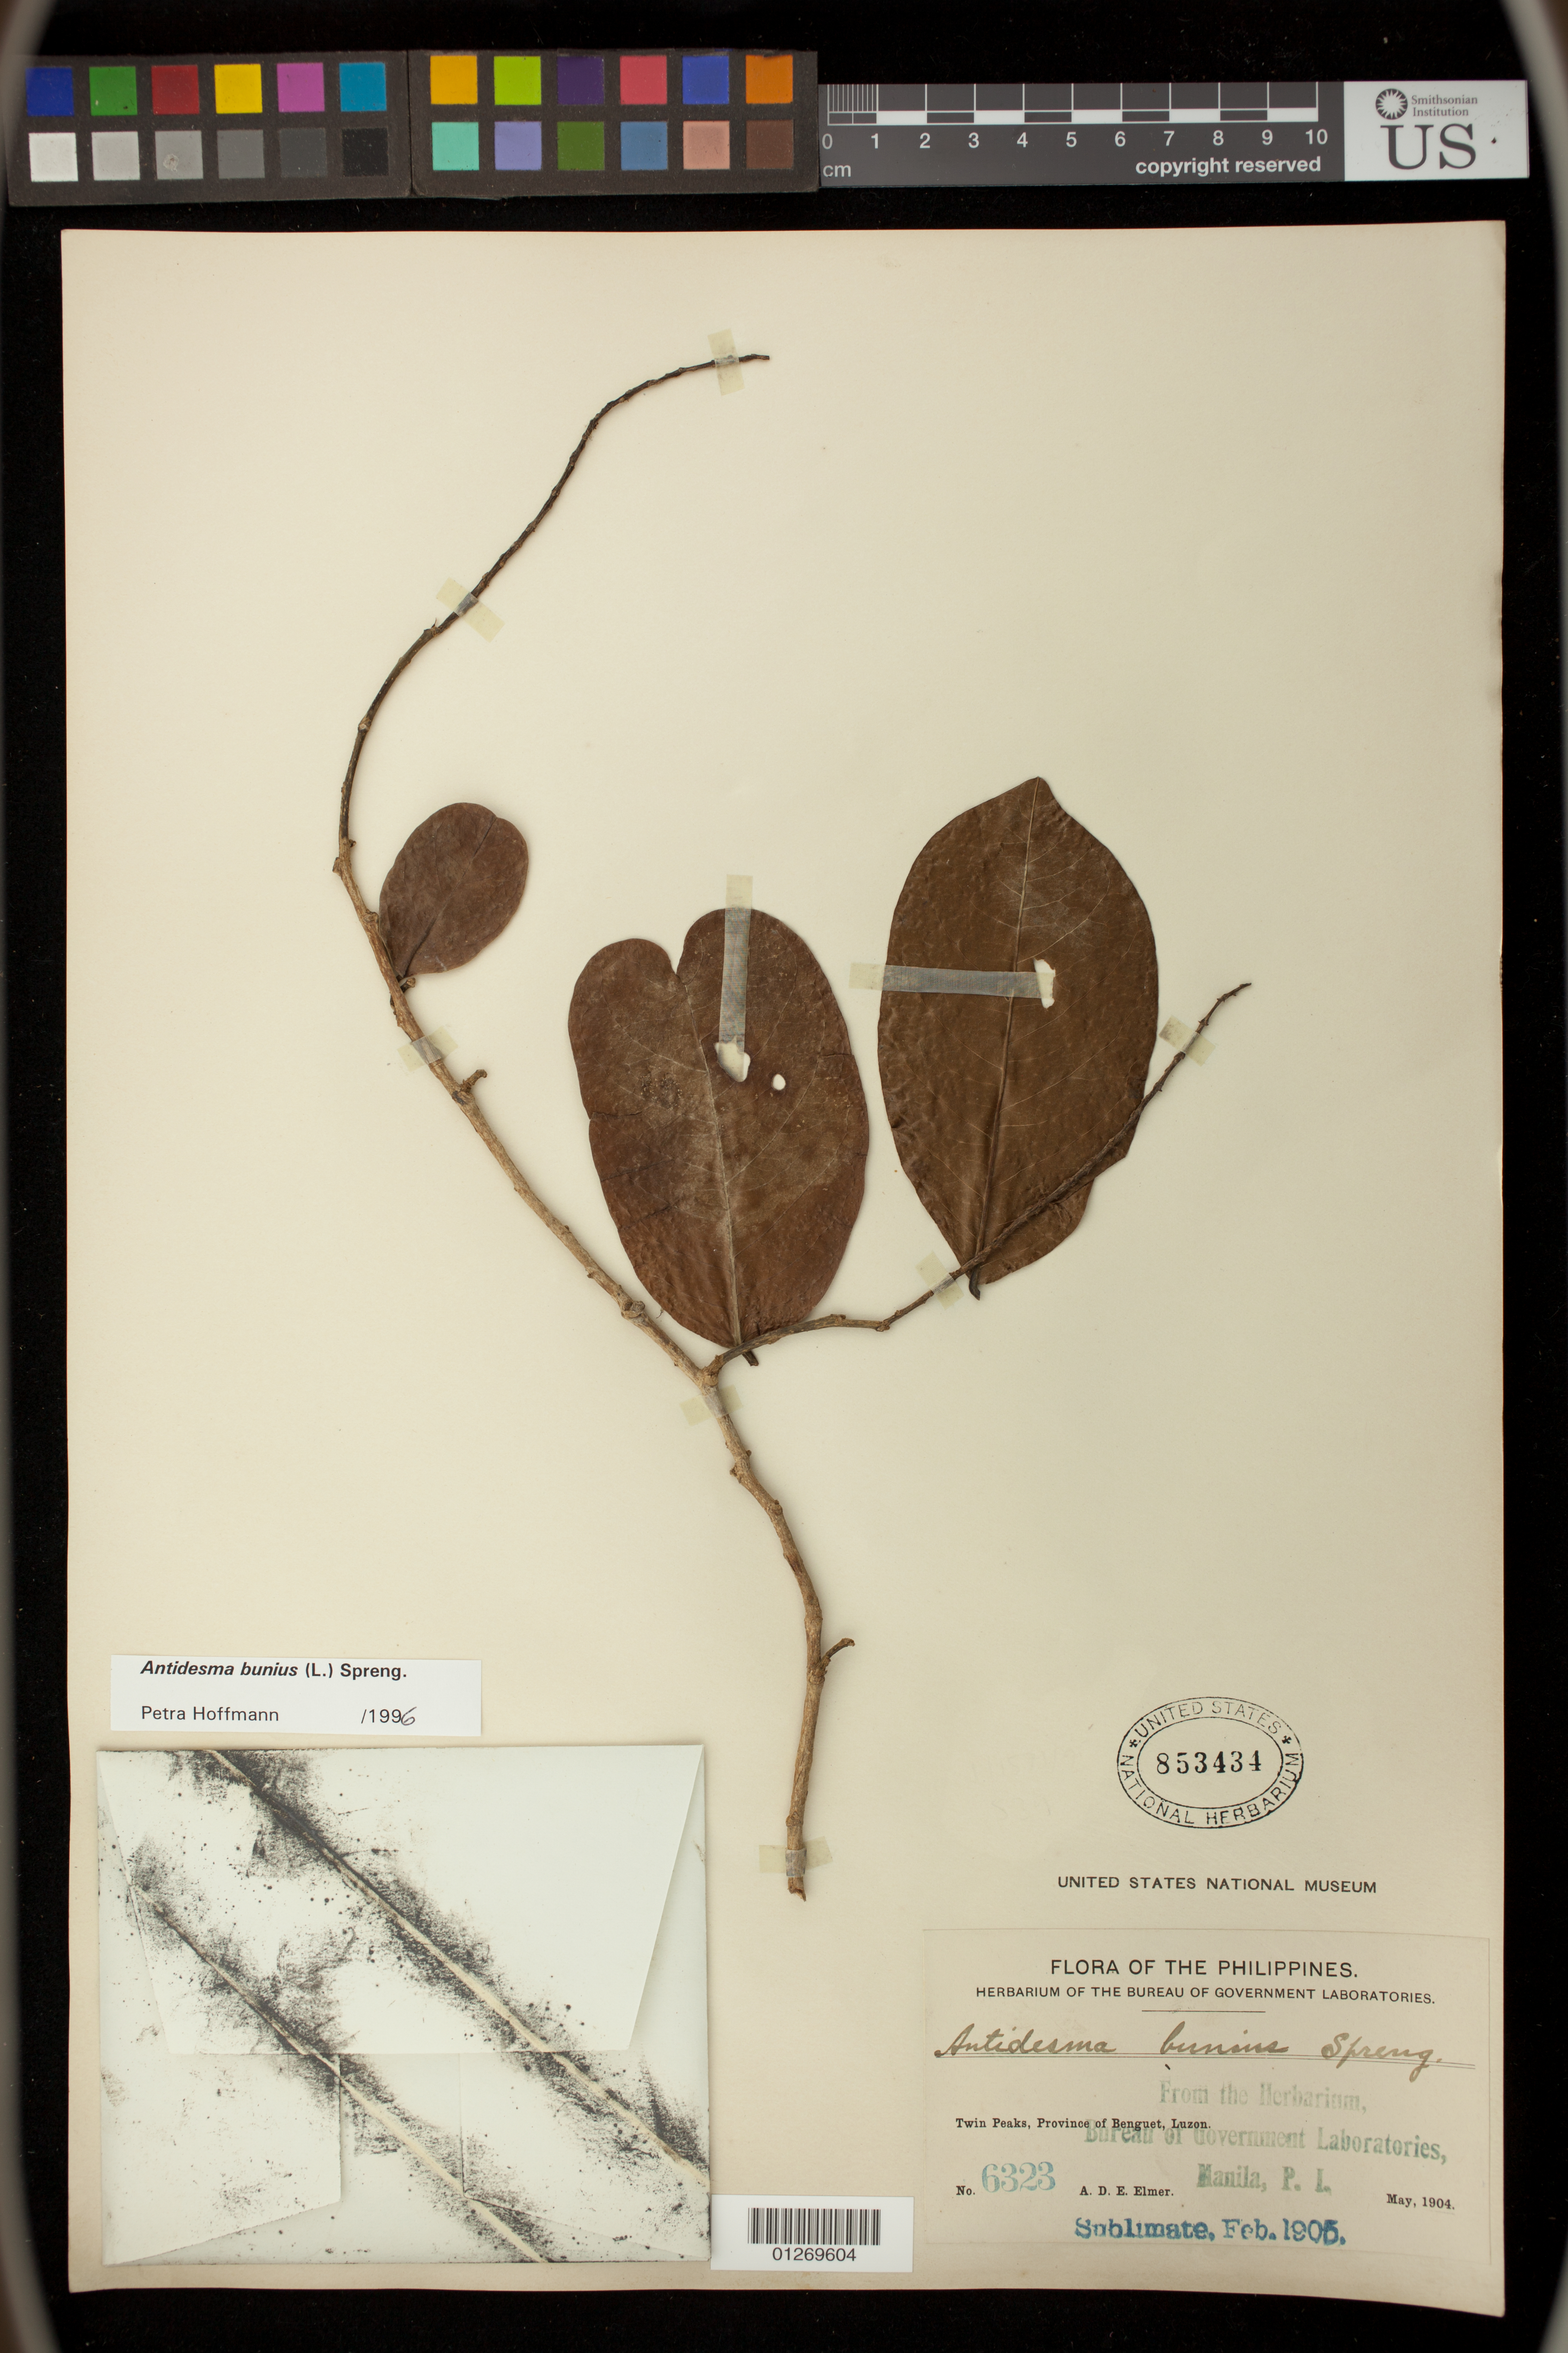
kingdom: Plantae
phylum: Tracheophyta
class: Magnoliopsida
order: Malpighiales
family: Phyllanthaceae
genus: Antidesma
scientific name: Antidesma bunius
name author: (L.) Spreng.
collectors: A. D. E. Elmer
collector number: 6323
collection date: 1904-05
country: Philippines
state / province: Cordillera (Administrative Region)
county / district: Benguet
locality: Luzon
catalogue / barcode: US 853434